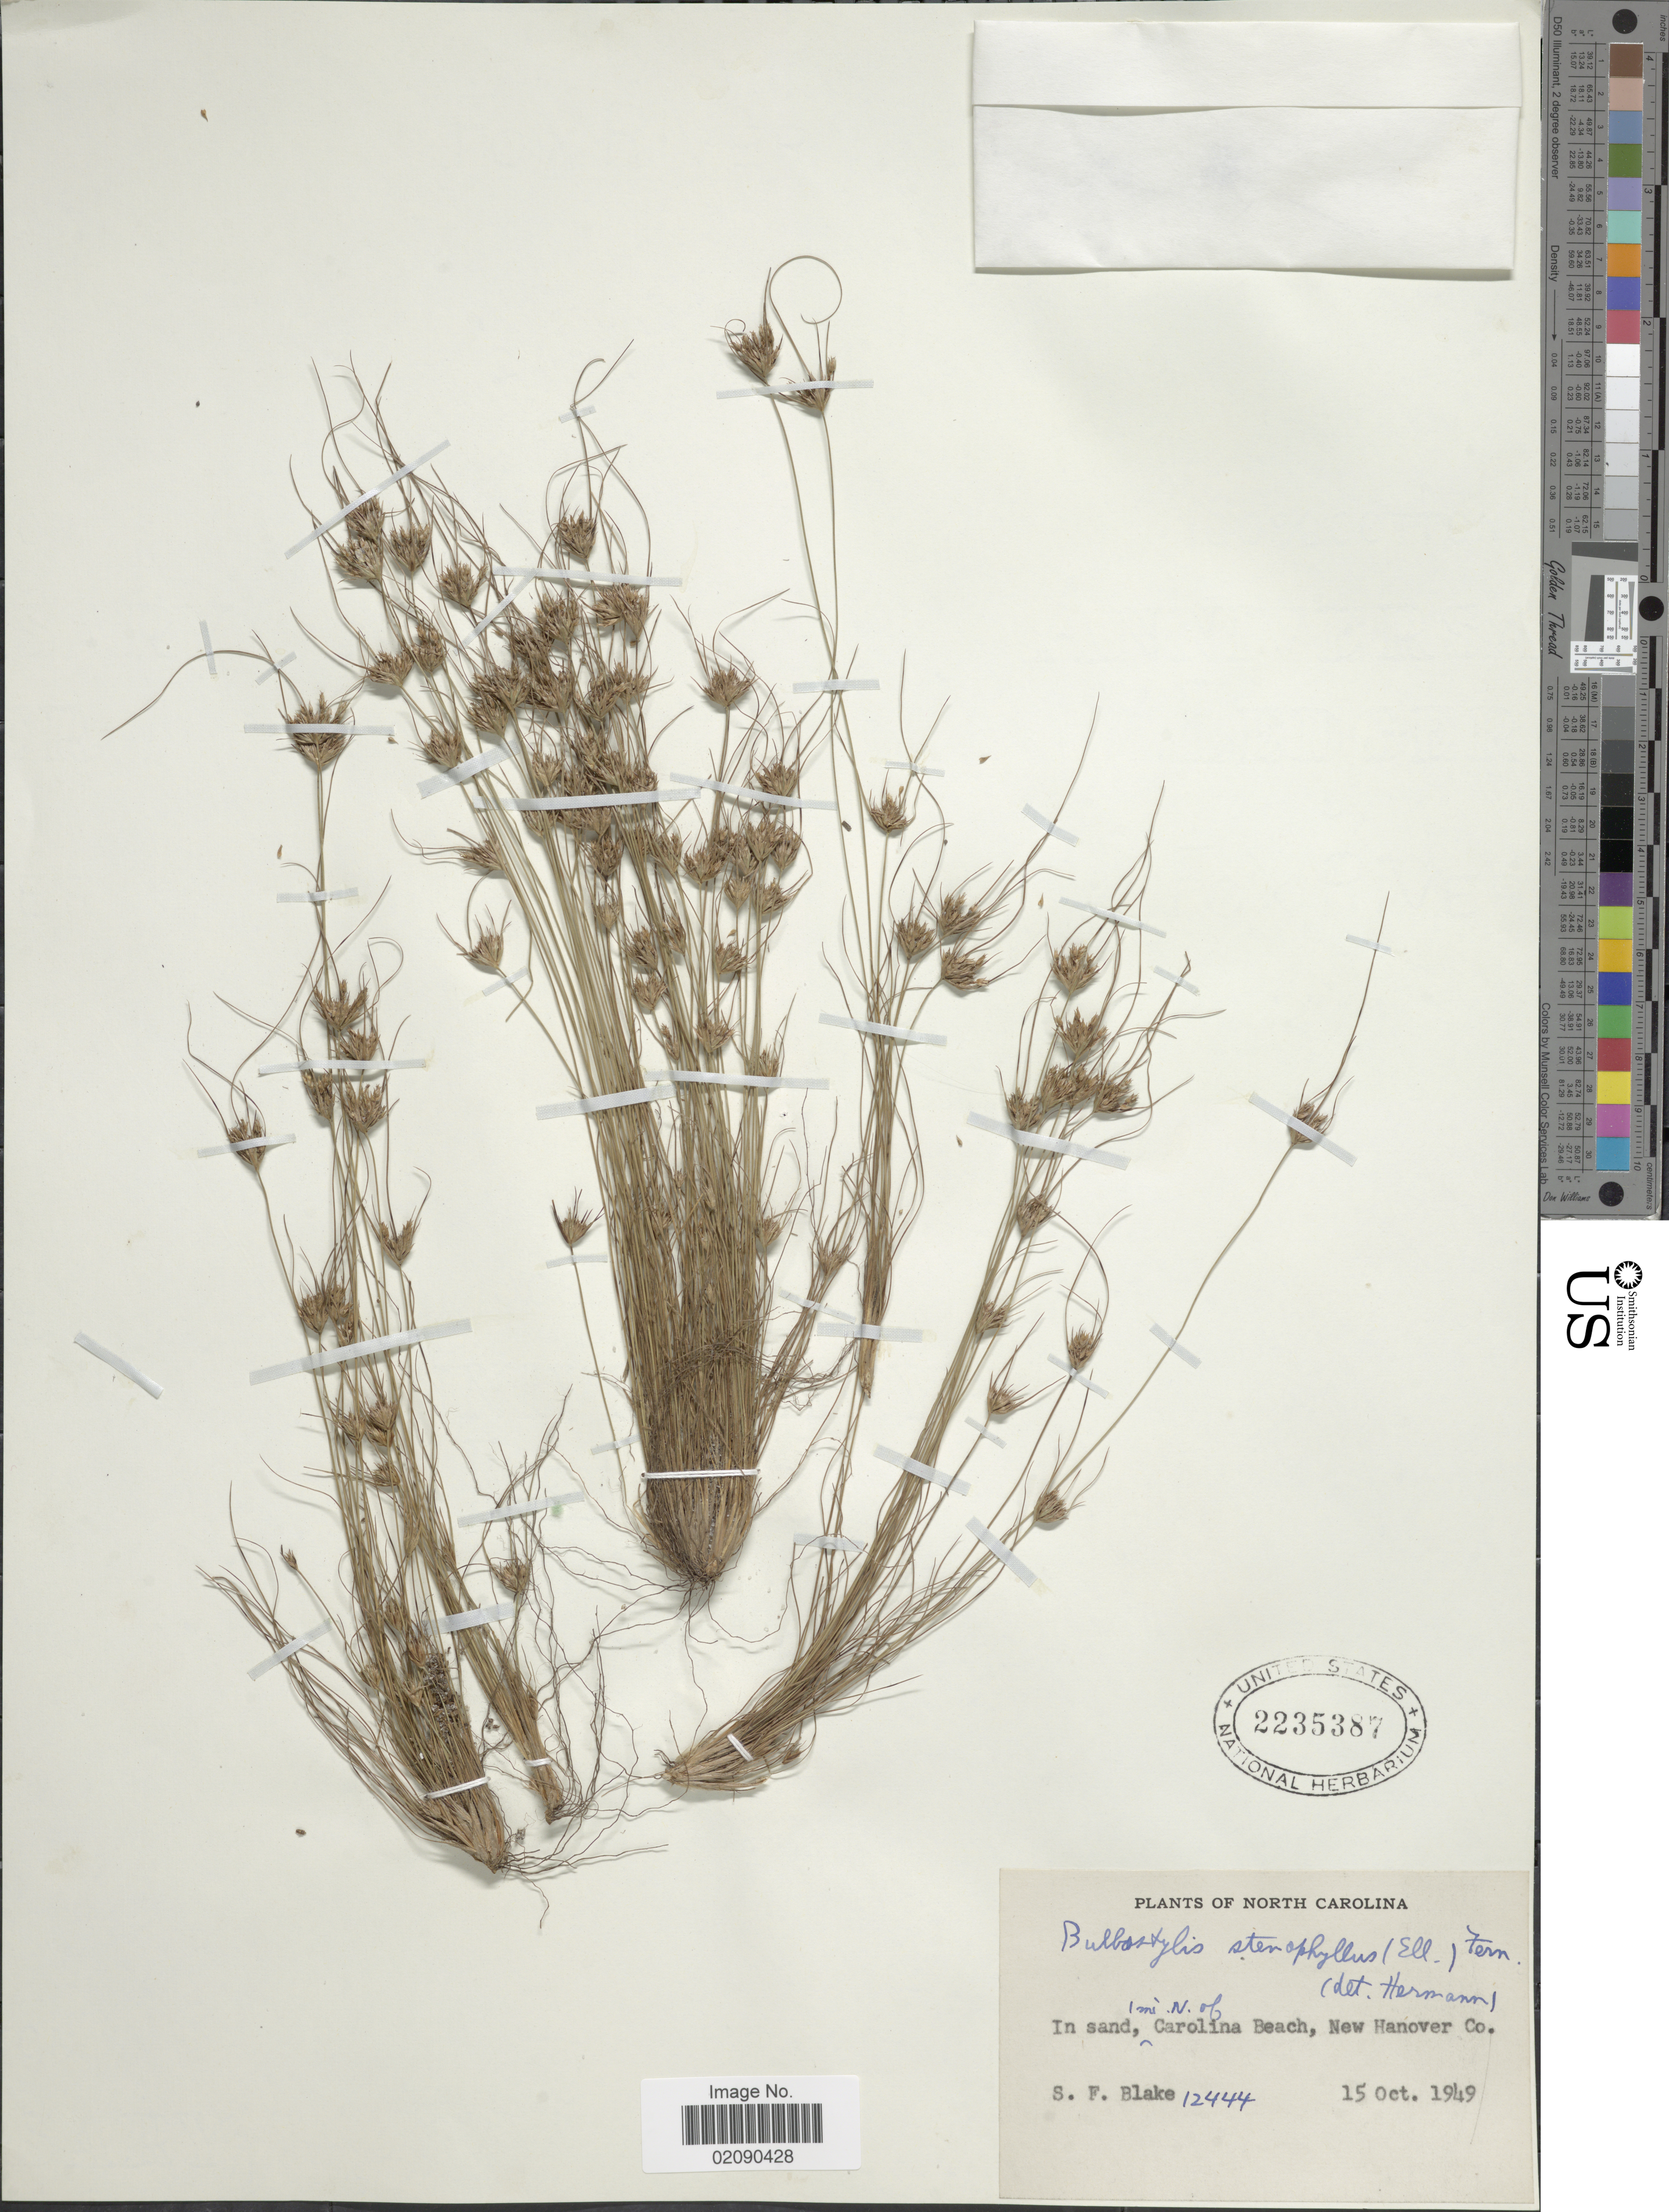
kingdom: Plantae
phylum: Tracheophyta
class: Liliopsida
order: Poales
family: Cyperaceae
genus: Bulbostylis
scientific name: Bulbostylis stenophylla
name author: (Elliott) C.B. Clarke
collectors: S. Blake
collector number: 12444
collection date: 1949-10-15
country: United States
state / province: North Carolina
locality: In sand, 1 mi. N. of Carolina Beach, New Hanover Co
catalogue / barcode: US 2235387